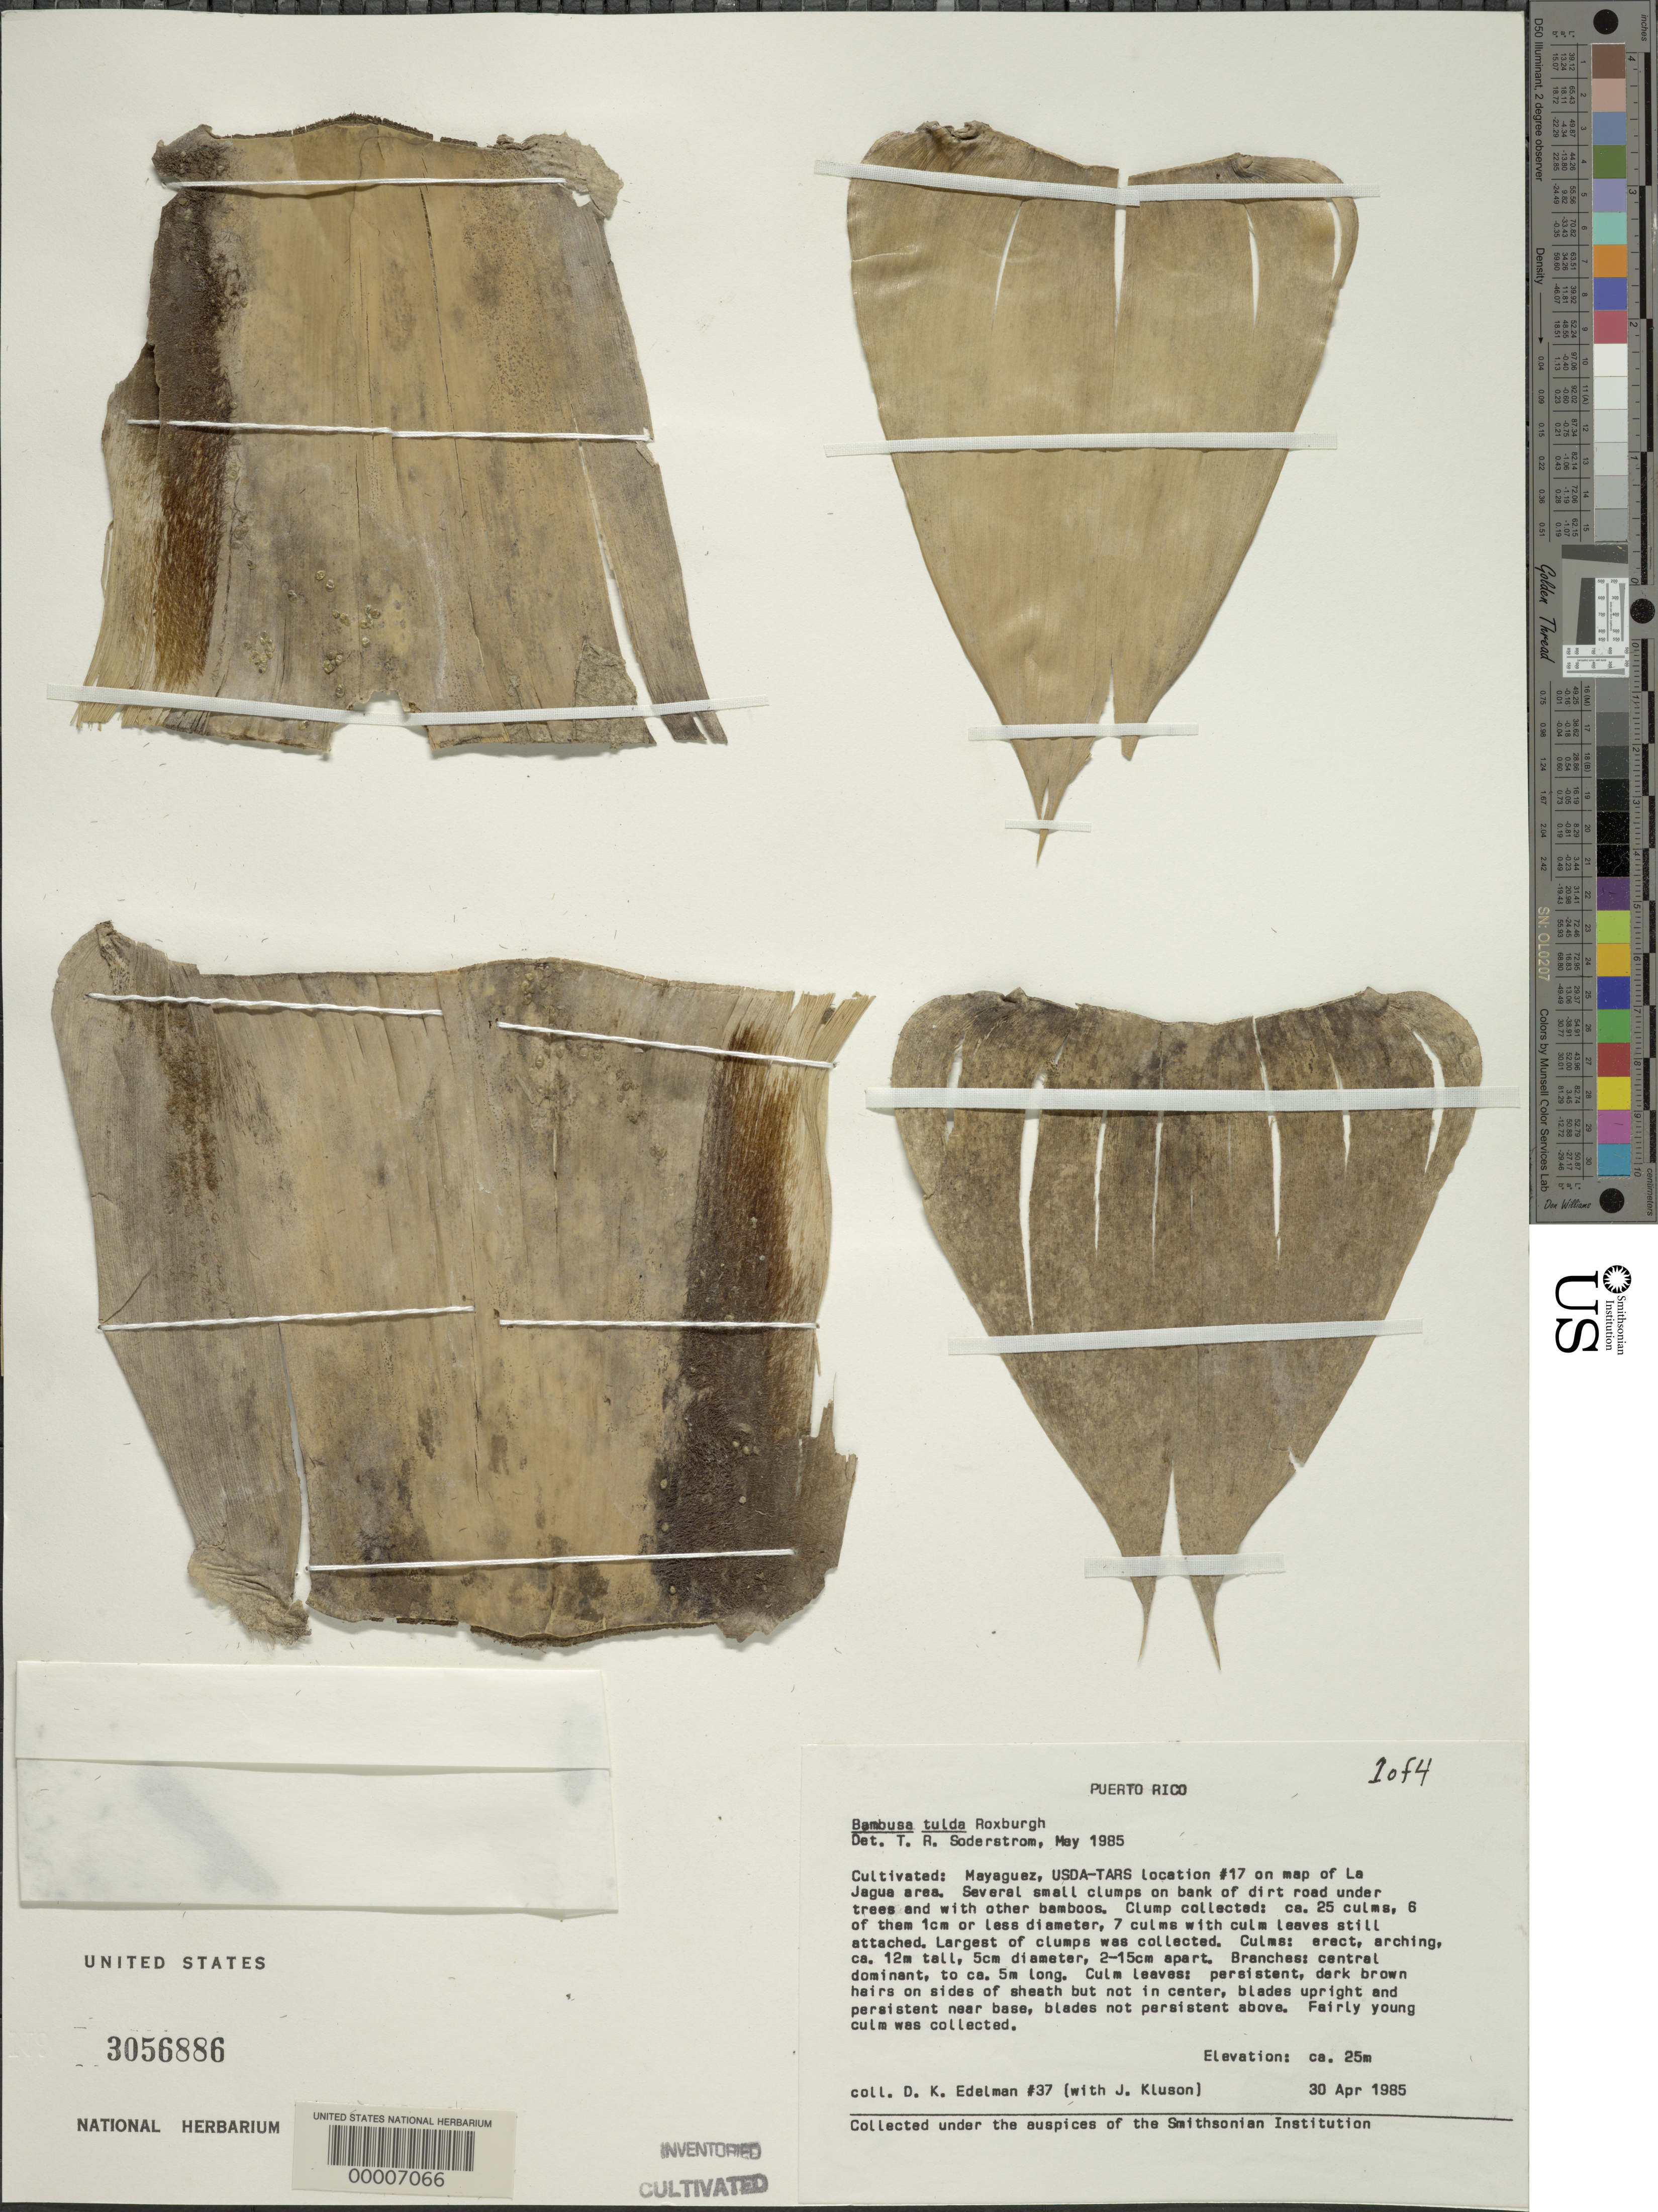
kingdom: Plantae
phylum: Tracheophyta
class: Liliopsida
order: Poales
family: Poaceae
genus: Bambusa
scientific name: Bambusa tulda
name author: Roxb.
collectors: D. Edelman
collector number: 37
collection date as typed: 30 Apr 1985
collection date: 1985-04-30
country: Puerto Rico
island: Greater Antilles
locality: Mayaguez, usda-tars, location #17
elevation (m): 25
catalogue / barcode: US 3056886